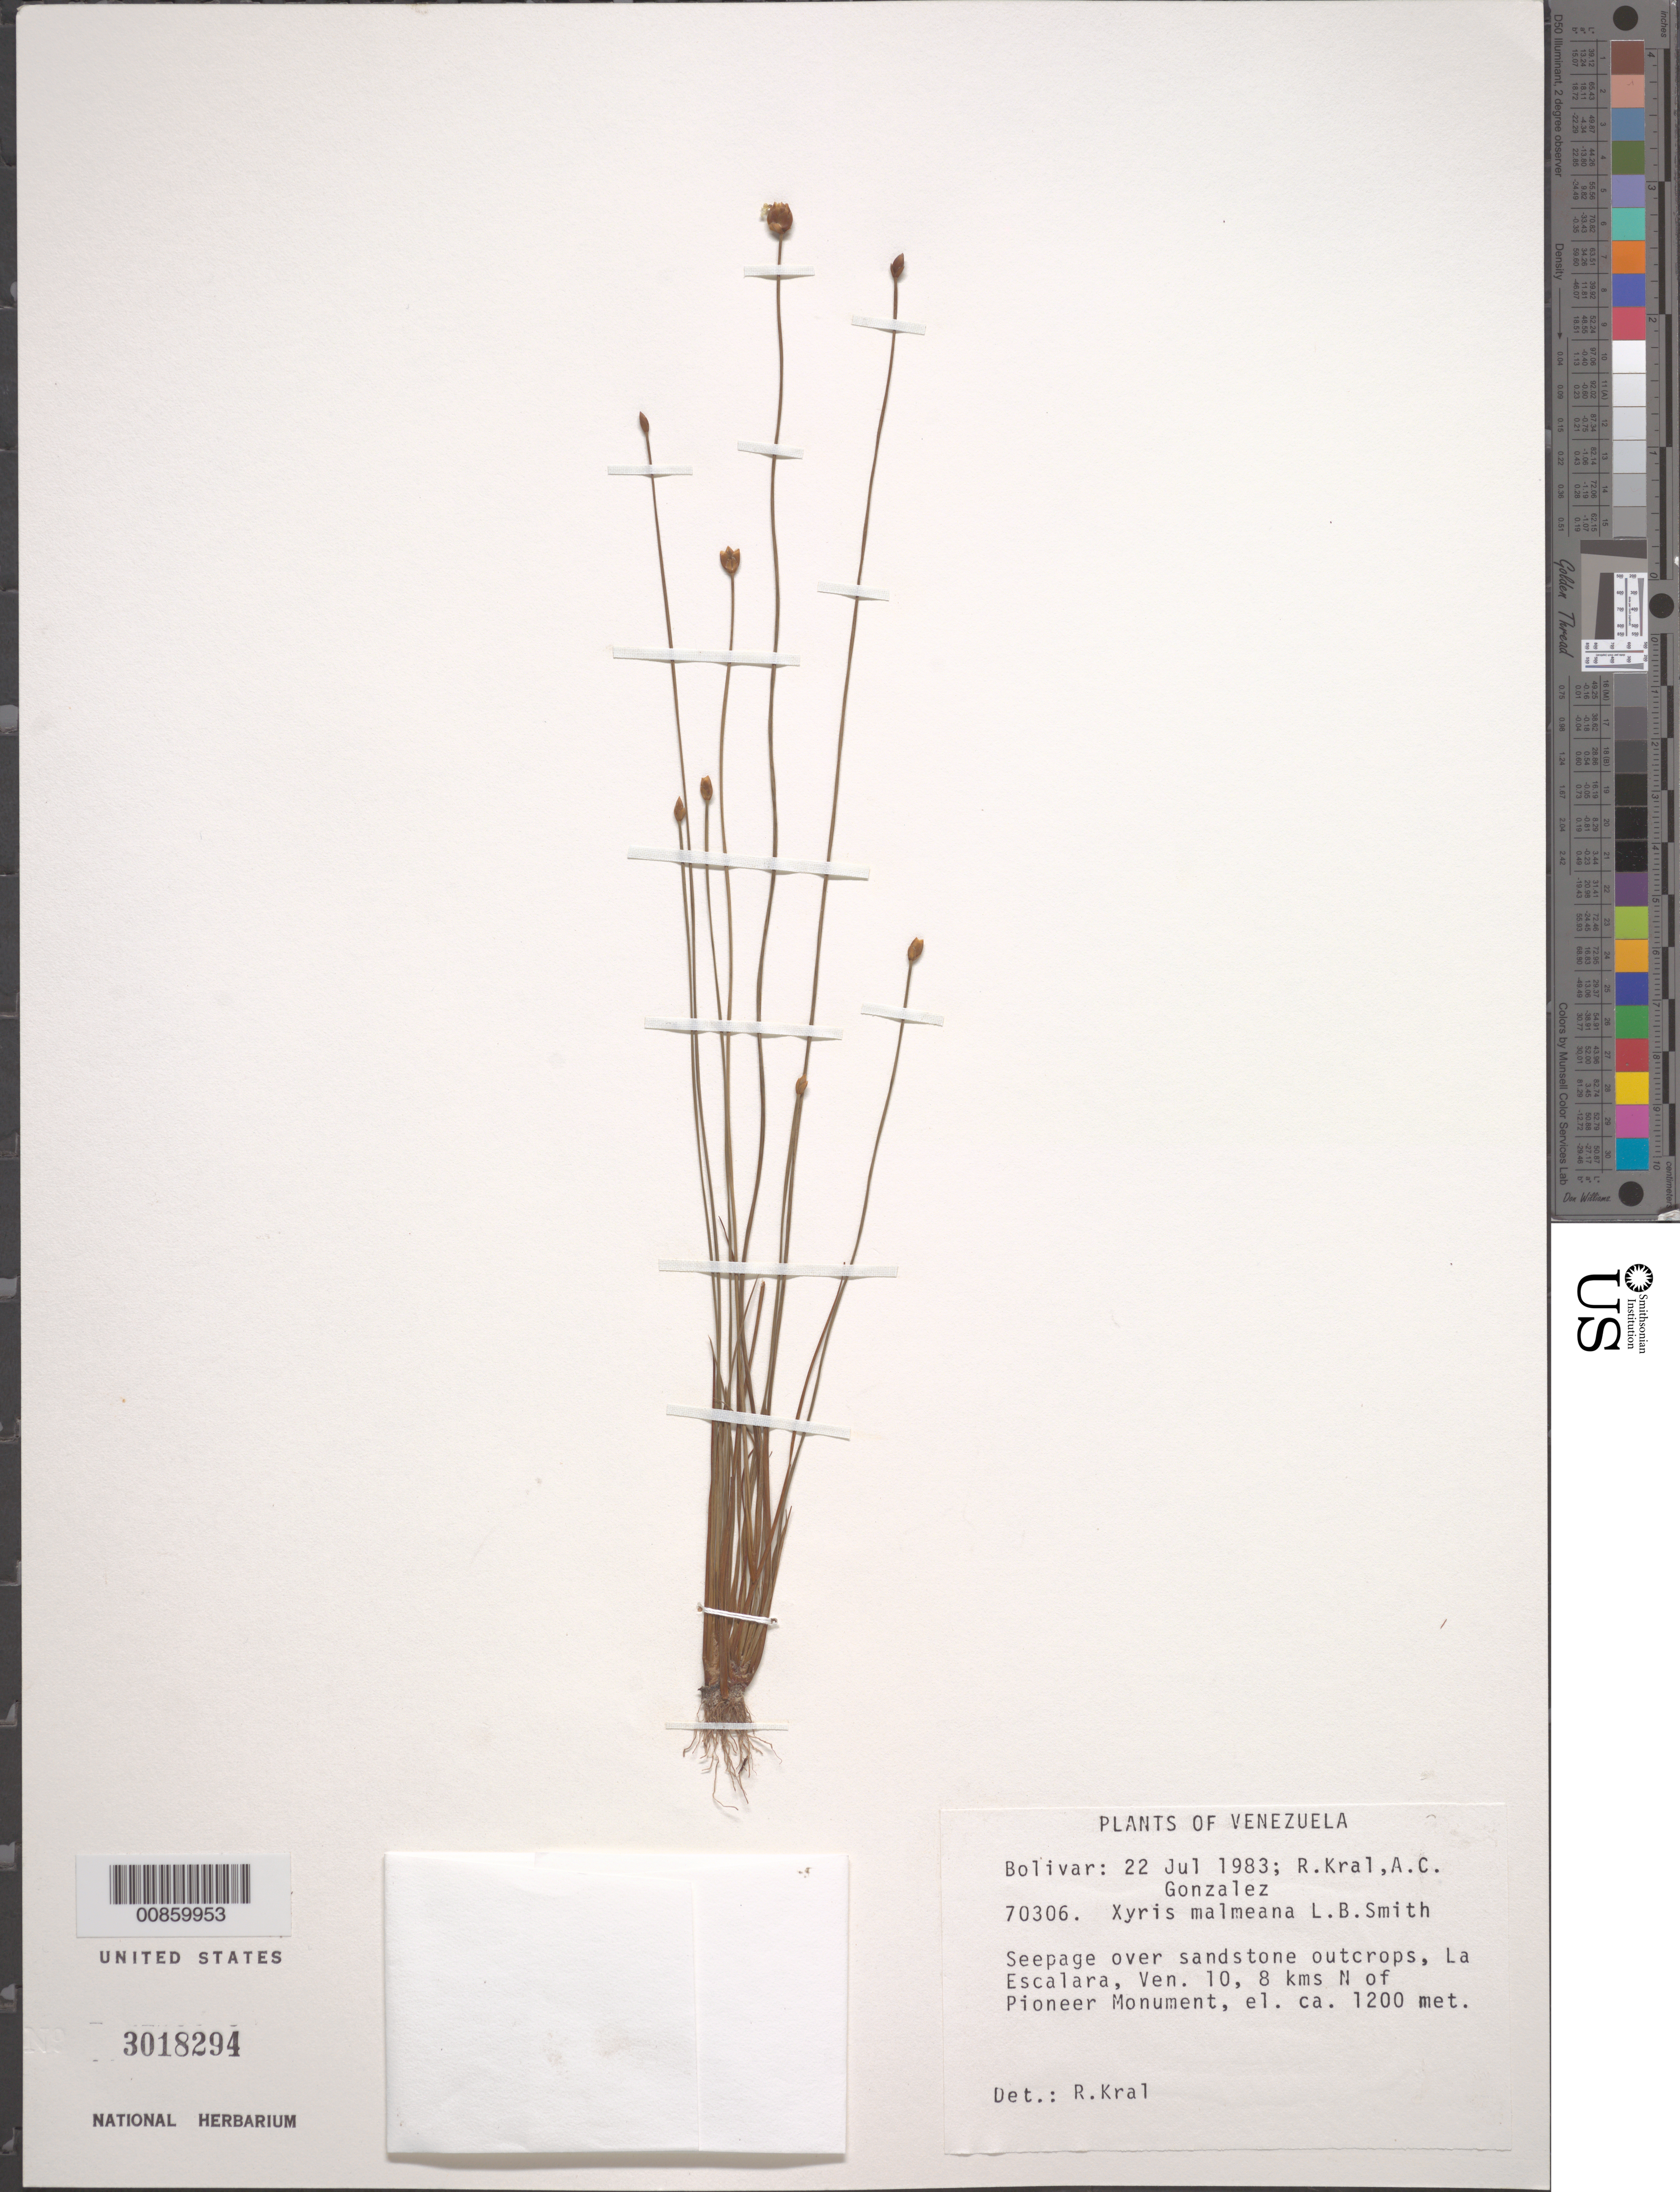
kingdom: Plantae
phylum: Tracheophyta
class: Liliopsida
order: Poales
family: Xyridaceae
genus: Xyris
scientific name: Xyris malmeana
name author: L.B. Sm.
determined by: Kral, Robert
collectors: R. Kral & A. C. González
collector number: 70306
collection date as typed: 22-Jul-83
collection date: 1983-07-22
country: Venezuela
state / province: Bolívar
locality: Gran Sabana, La Escalera, Ven. 10, 8 km N of Pioneer Monument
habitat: Seepage over sandstone outcrops.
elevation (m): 1200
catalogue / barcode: US 3018294